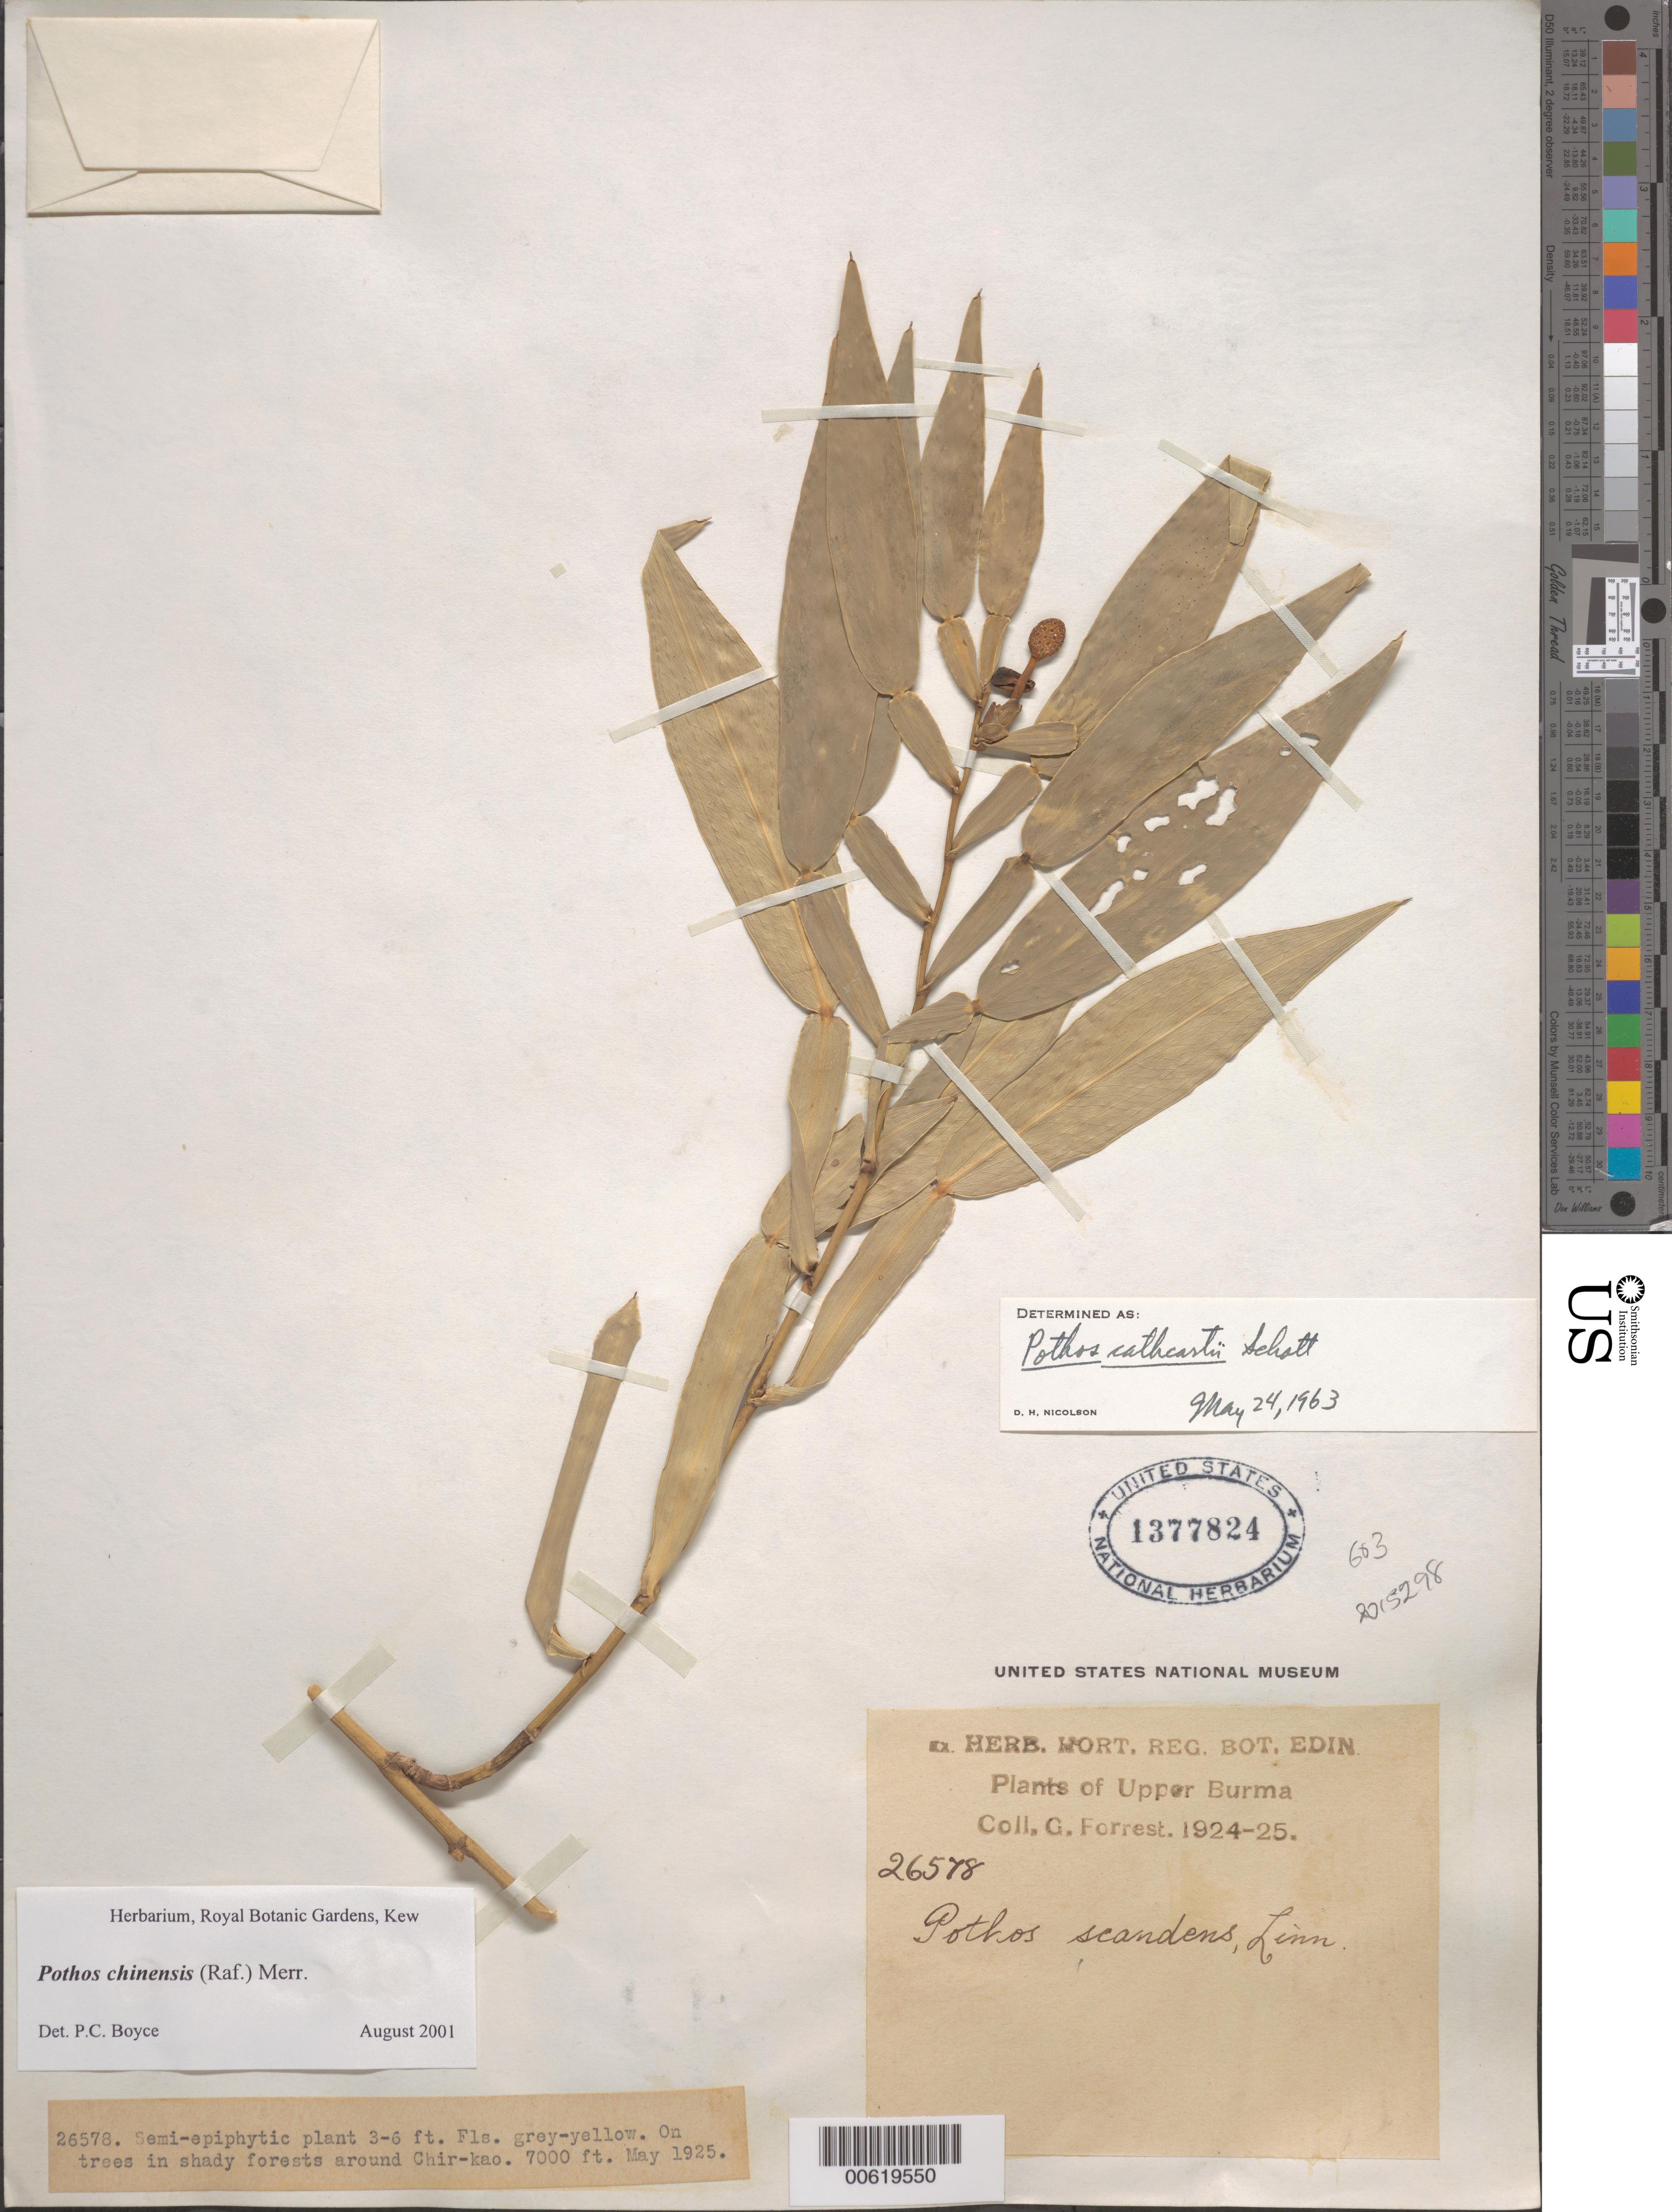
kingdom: Plantae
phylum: Tracheophyta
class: Liliopsida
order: Alismatales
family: Araceae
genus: Pothos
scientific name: Pothos cathcartii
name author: Schott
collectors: G. Forrest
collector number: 26578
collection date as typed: May 1925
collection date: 1925-05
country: Myanmar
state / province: Kachin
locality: Around Chir-Kao.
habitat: On trees in shady forests.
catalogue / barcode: US 1377824